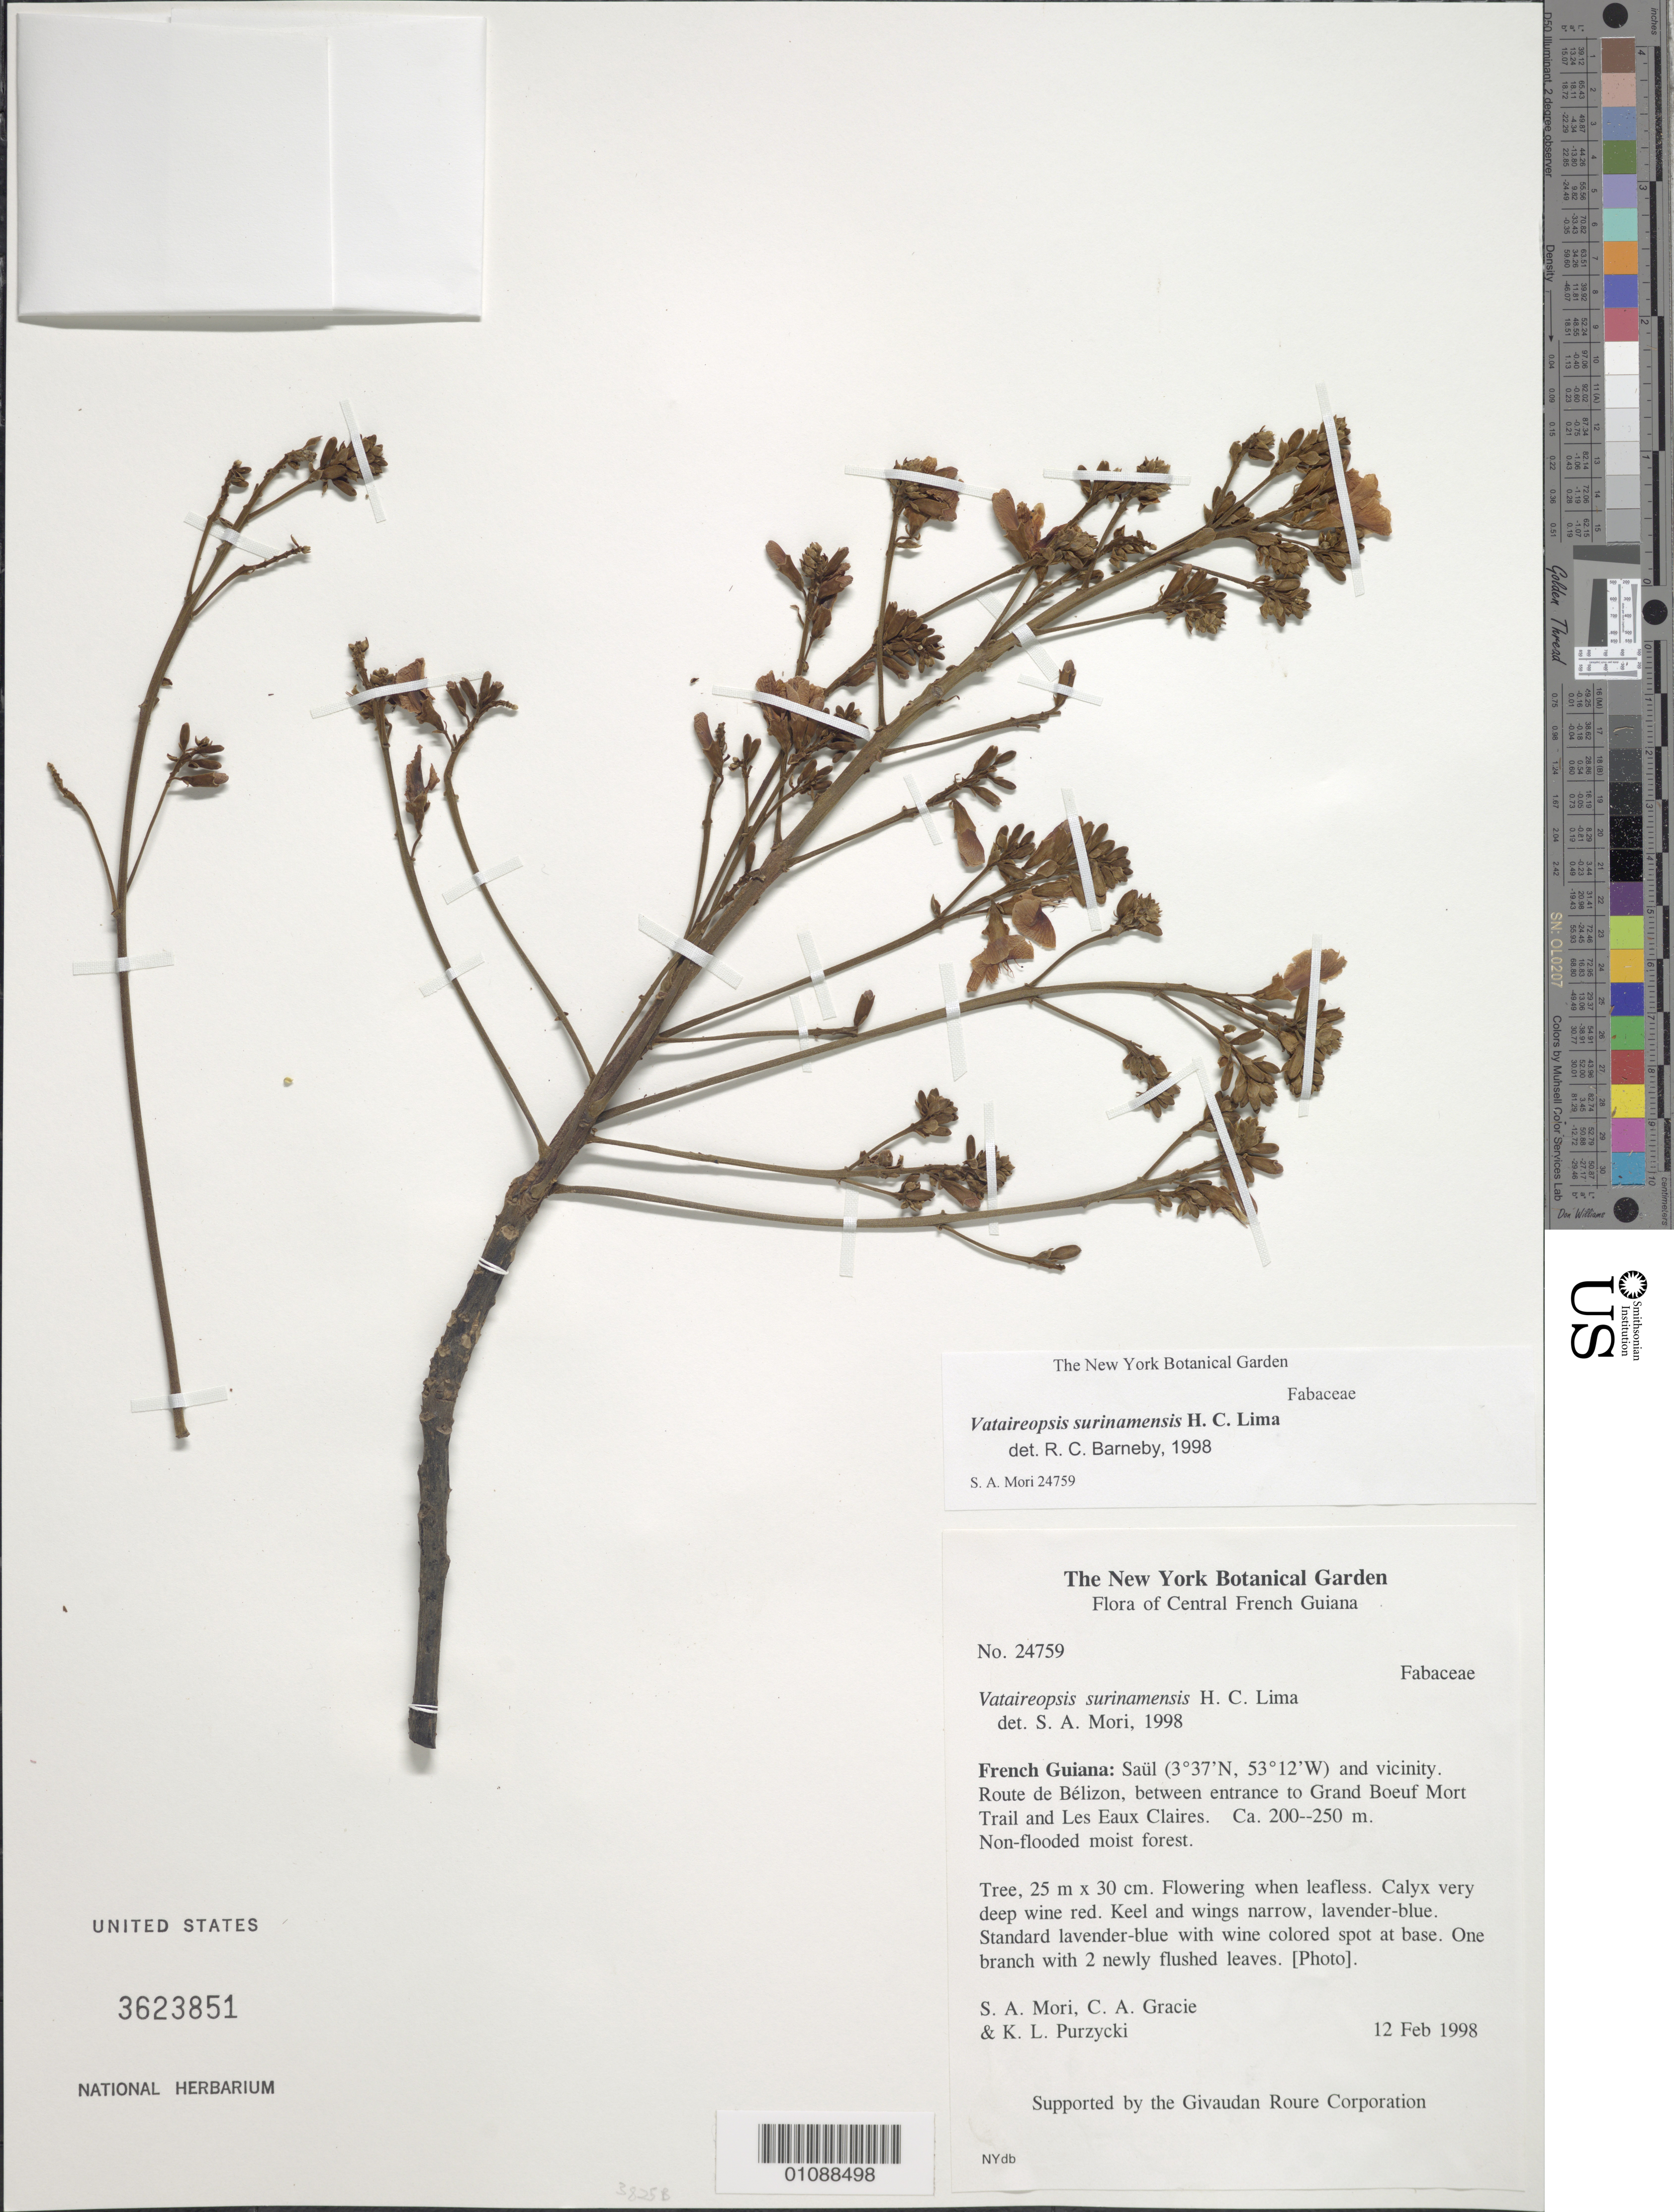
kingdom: Plantae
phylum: Tracheophyta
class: Magnoliopsida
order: Fabales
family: Fabaceae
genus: Vataireopsis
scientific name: Vataireopsis surinamensis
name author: H.C. Lima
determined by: Barneby, Rupert C., (NY)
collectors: S. Mori, C. A. Gracie & K. Purzycki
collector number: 24759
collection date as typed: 12-Feb-98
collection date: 1998-02-12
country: French Guiana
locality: Saül and vic., Route de Bélizon, between entrace to Grand Boeuf Mort Trail and Les Eaux Claires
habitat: Non-flooded moist forest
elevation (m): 200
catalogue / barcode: US 3623851